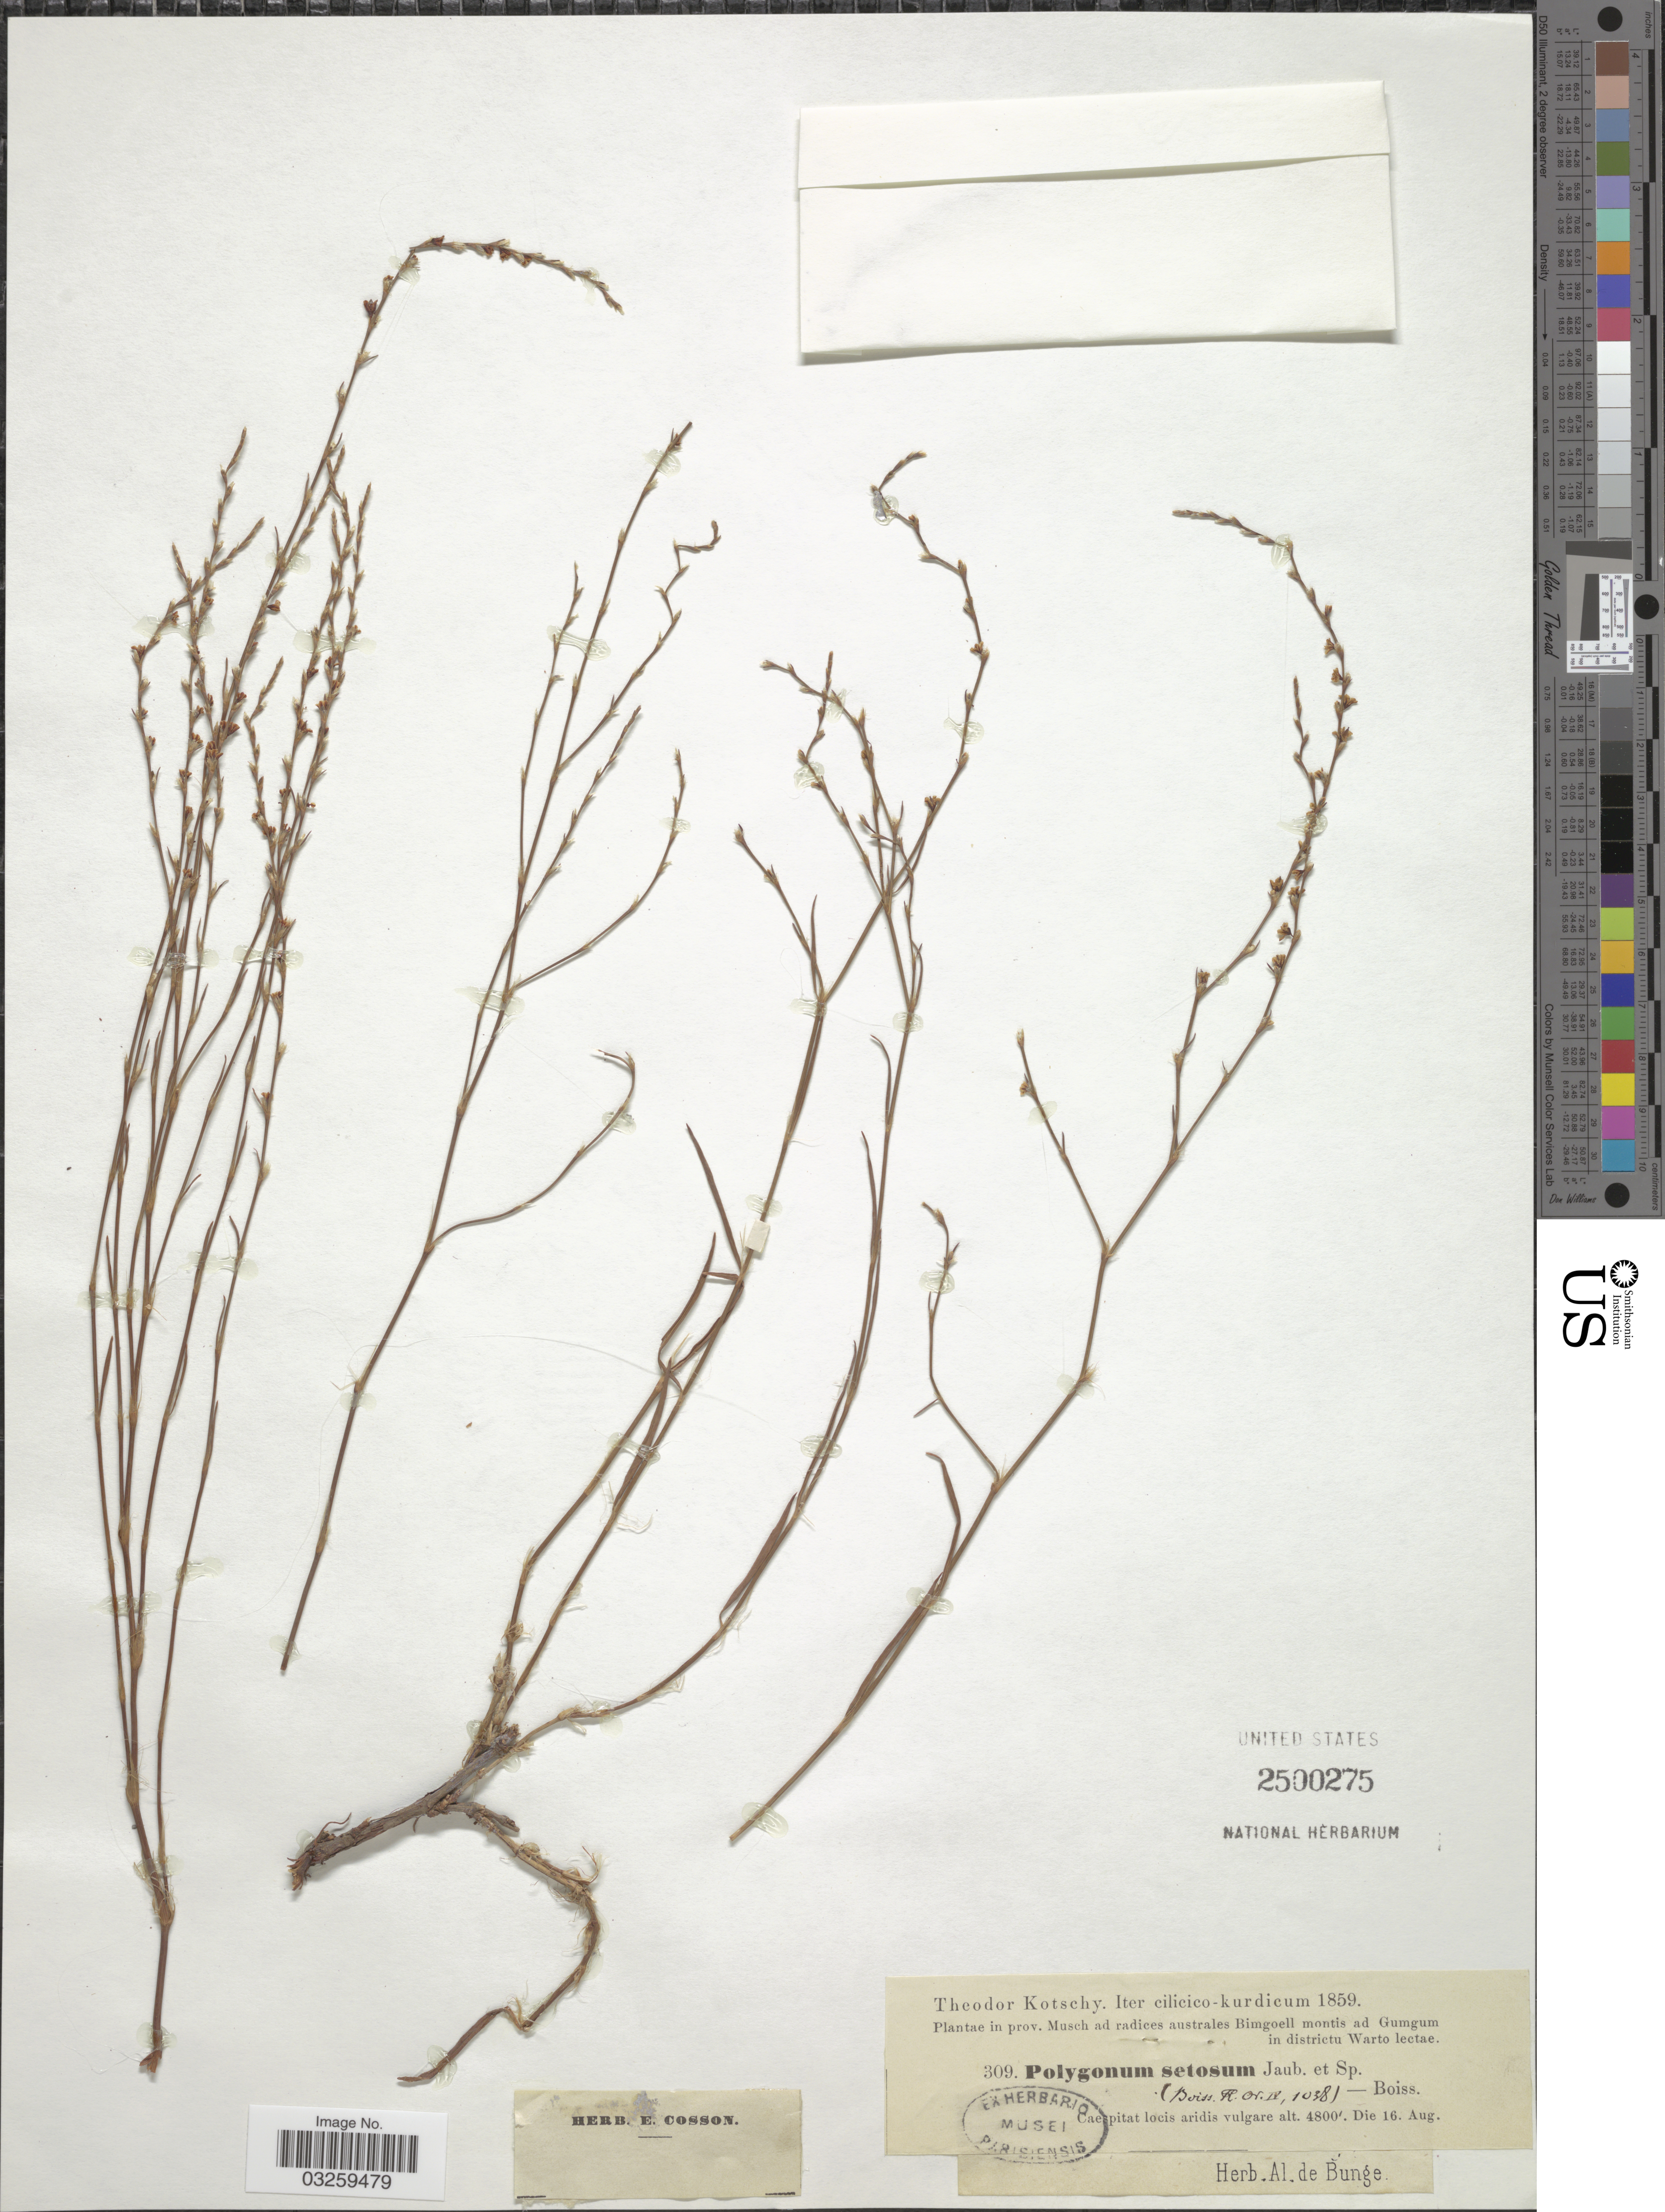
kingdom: Plantae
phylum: Tracheophyta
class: Magnoliopsida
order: Caryophyllales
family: Polygonaceae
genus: Polygonum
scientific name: Polygonum setosum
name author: Jacq.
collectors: K. G. Kotschy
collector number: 309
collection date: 1859-08-16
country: Turkey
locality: Iter cilicico - kurdicum, Caespitat locis aridis vulgare.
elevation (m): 1463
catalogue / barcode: US 2500275